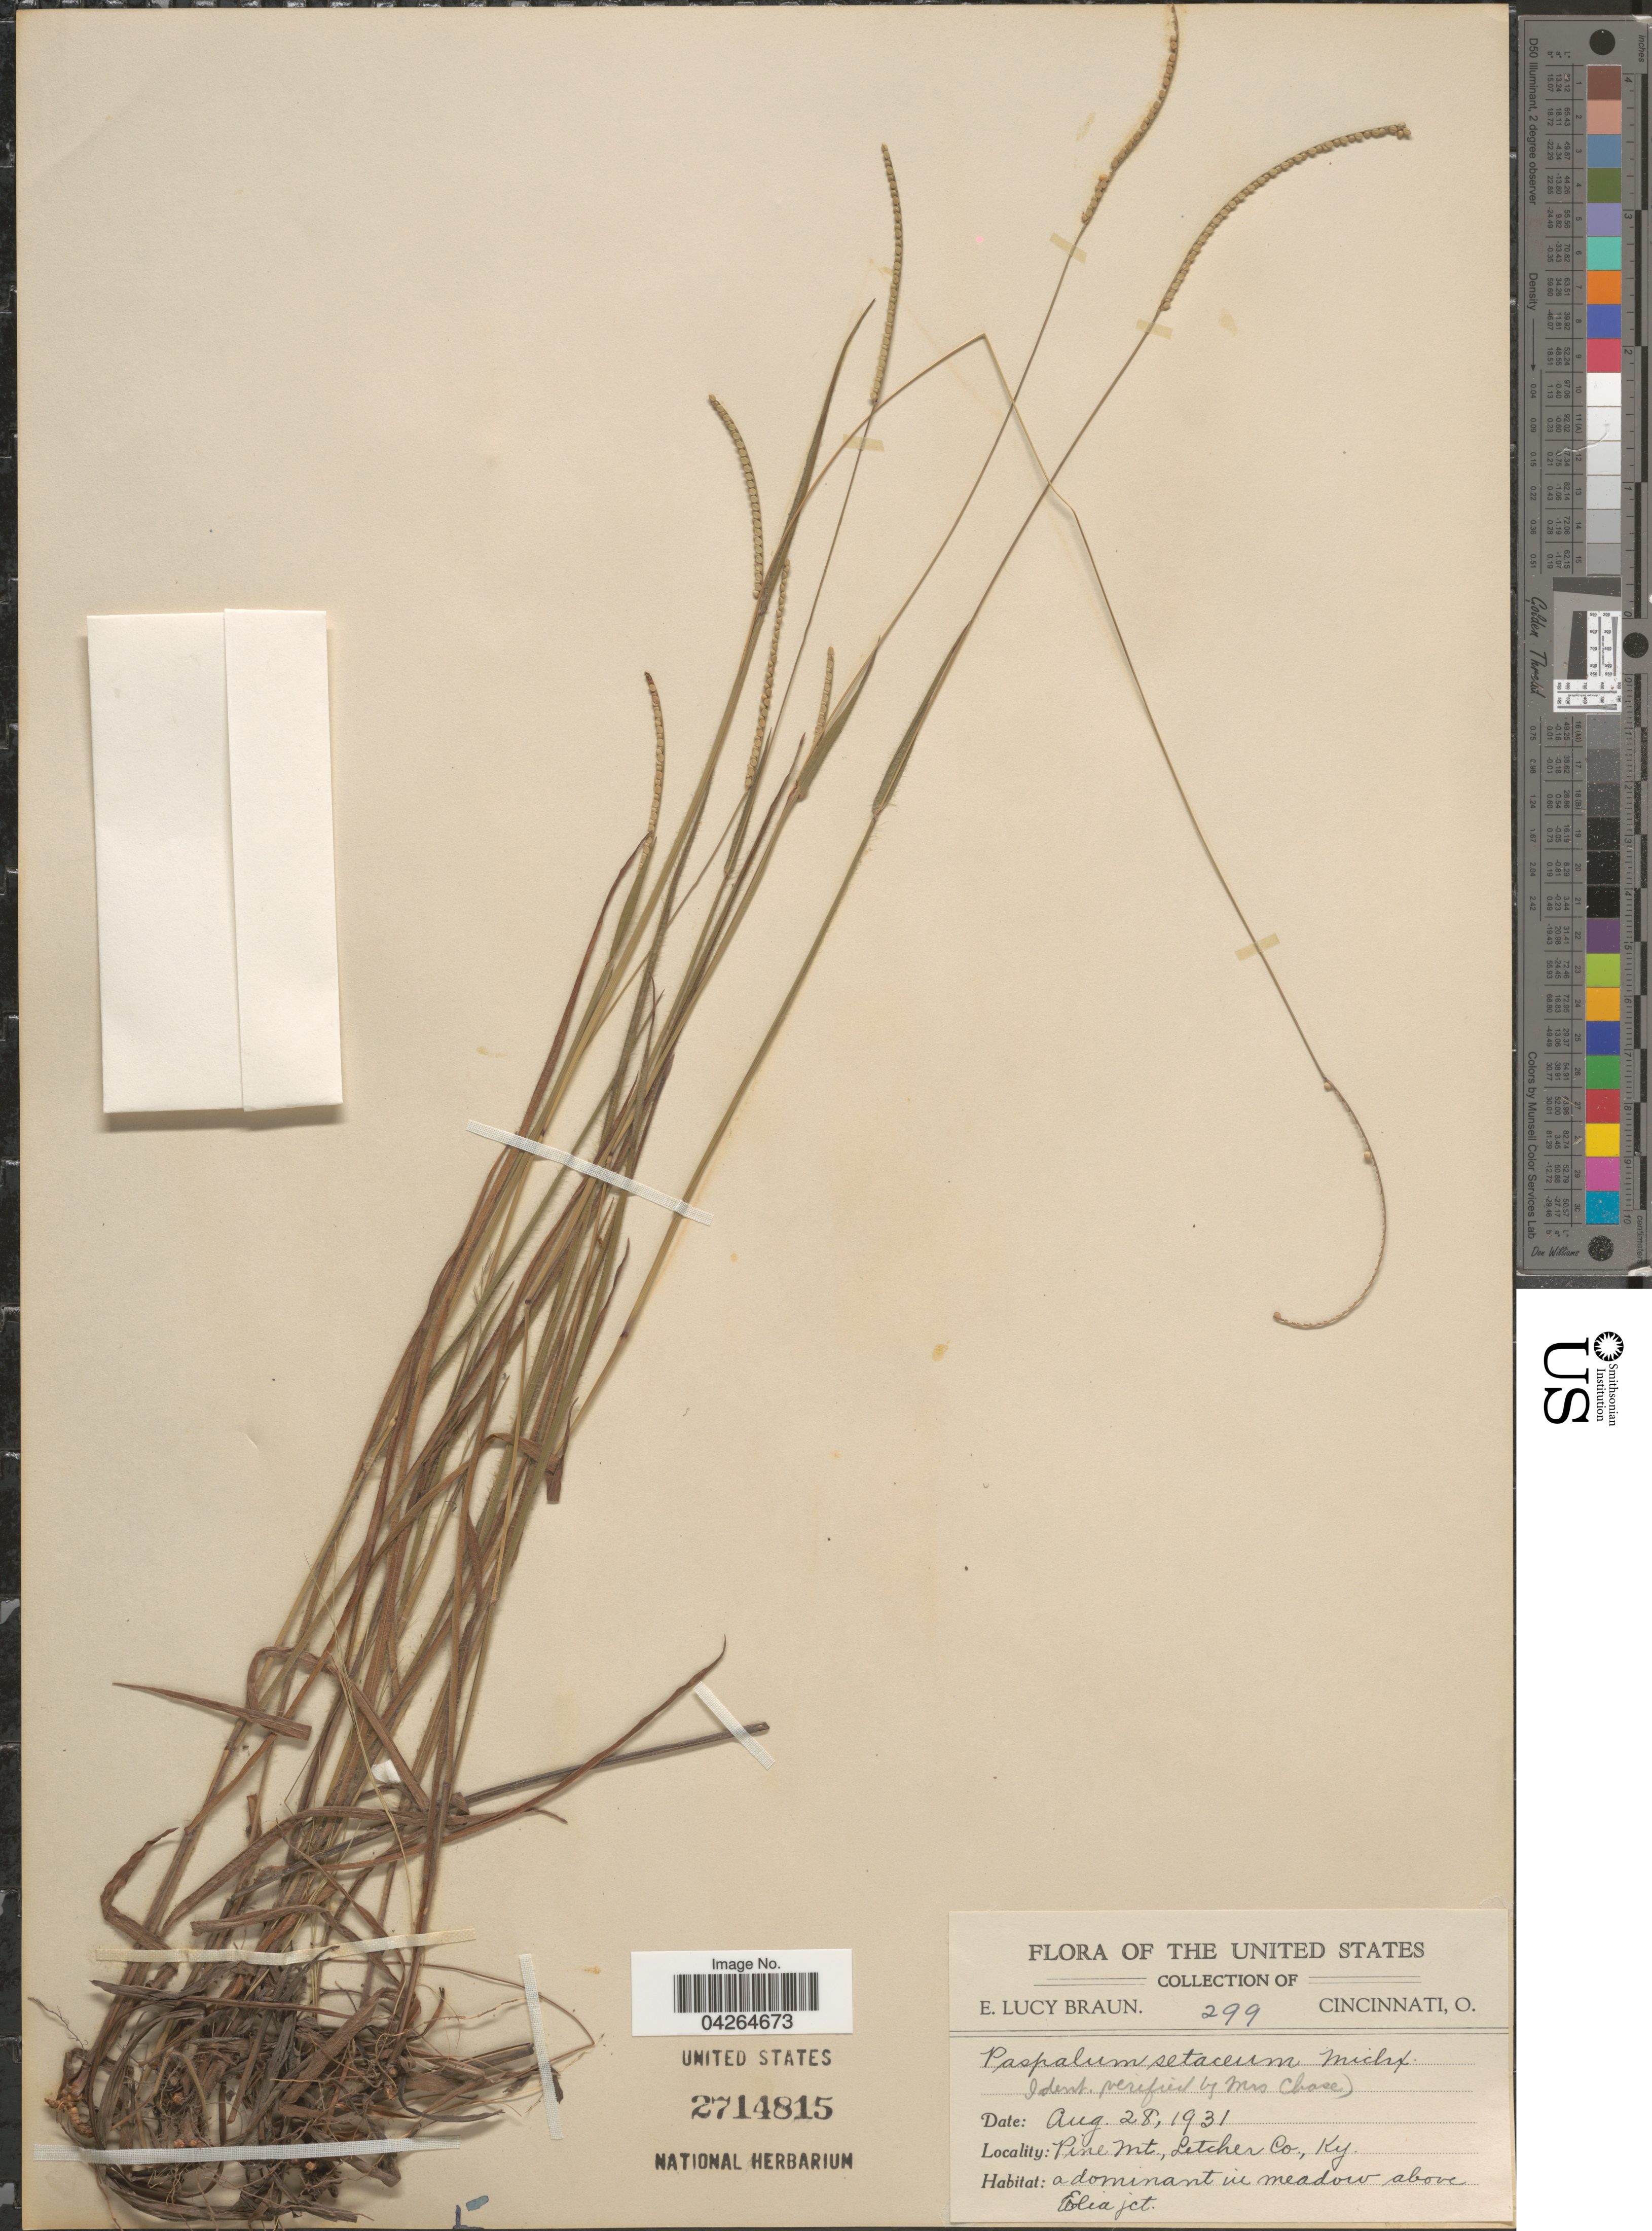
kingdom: Plantae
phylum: Tracheophyta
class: Liliopsida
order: Poales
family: Poaceae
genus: Paspalum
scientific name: Paspalum setaceum var. setaceum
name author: Michx.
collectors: E. L. Braun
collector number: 299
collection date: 1931-08-28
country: United States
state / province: Kentucky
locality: Pine Mt., Letcher Co. Above Eolia jct.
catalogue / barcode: US 2714815